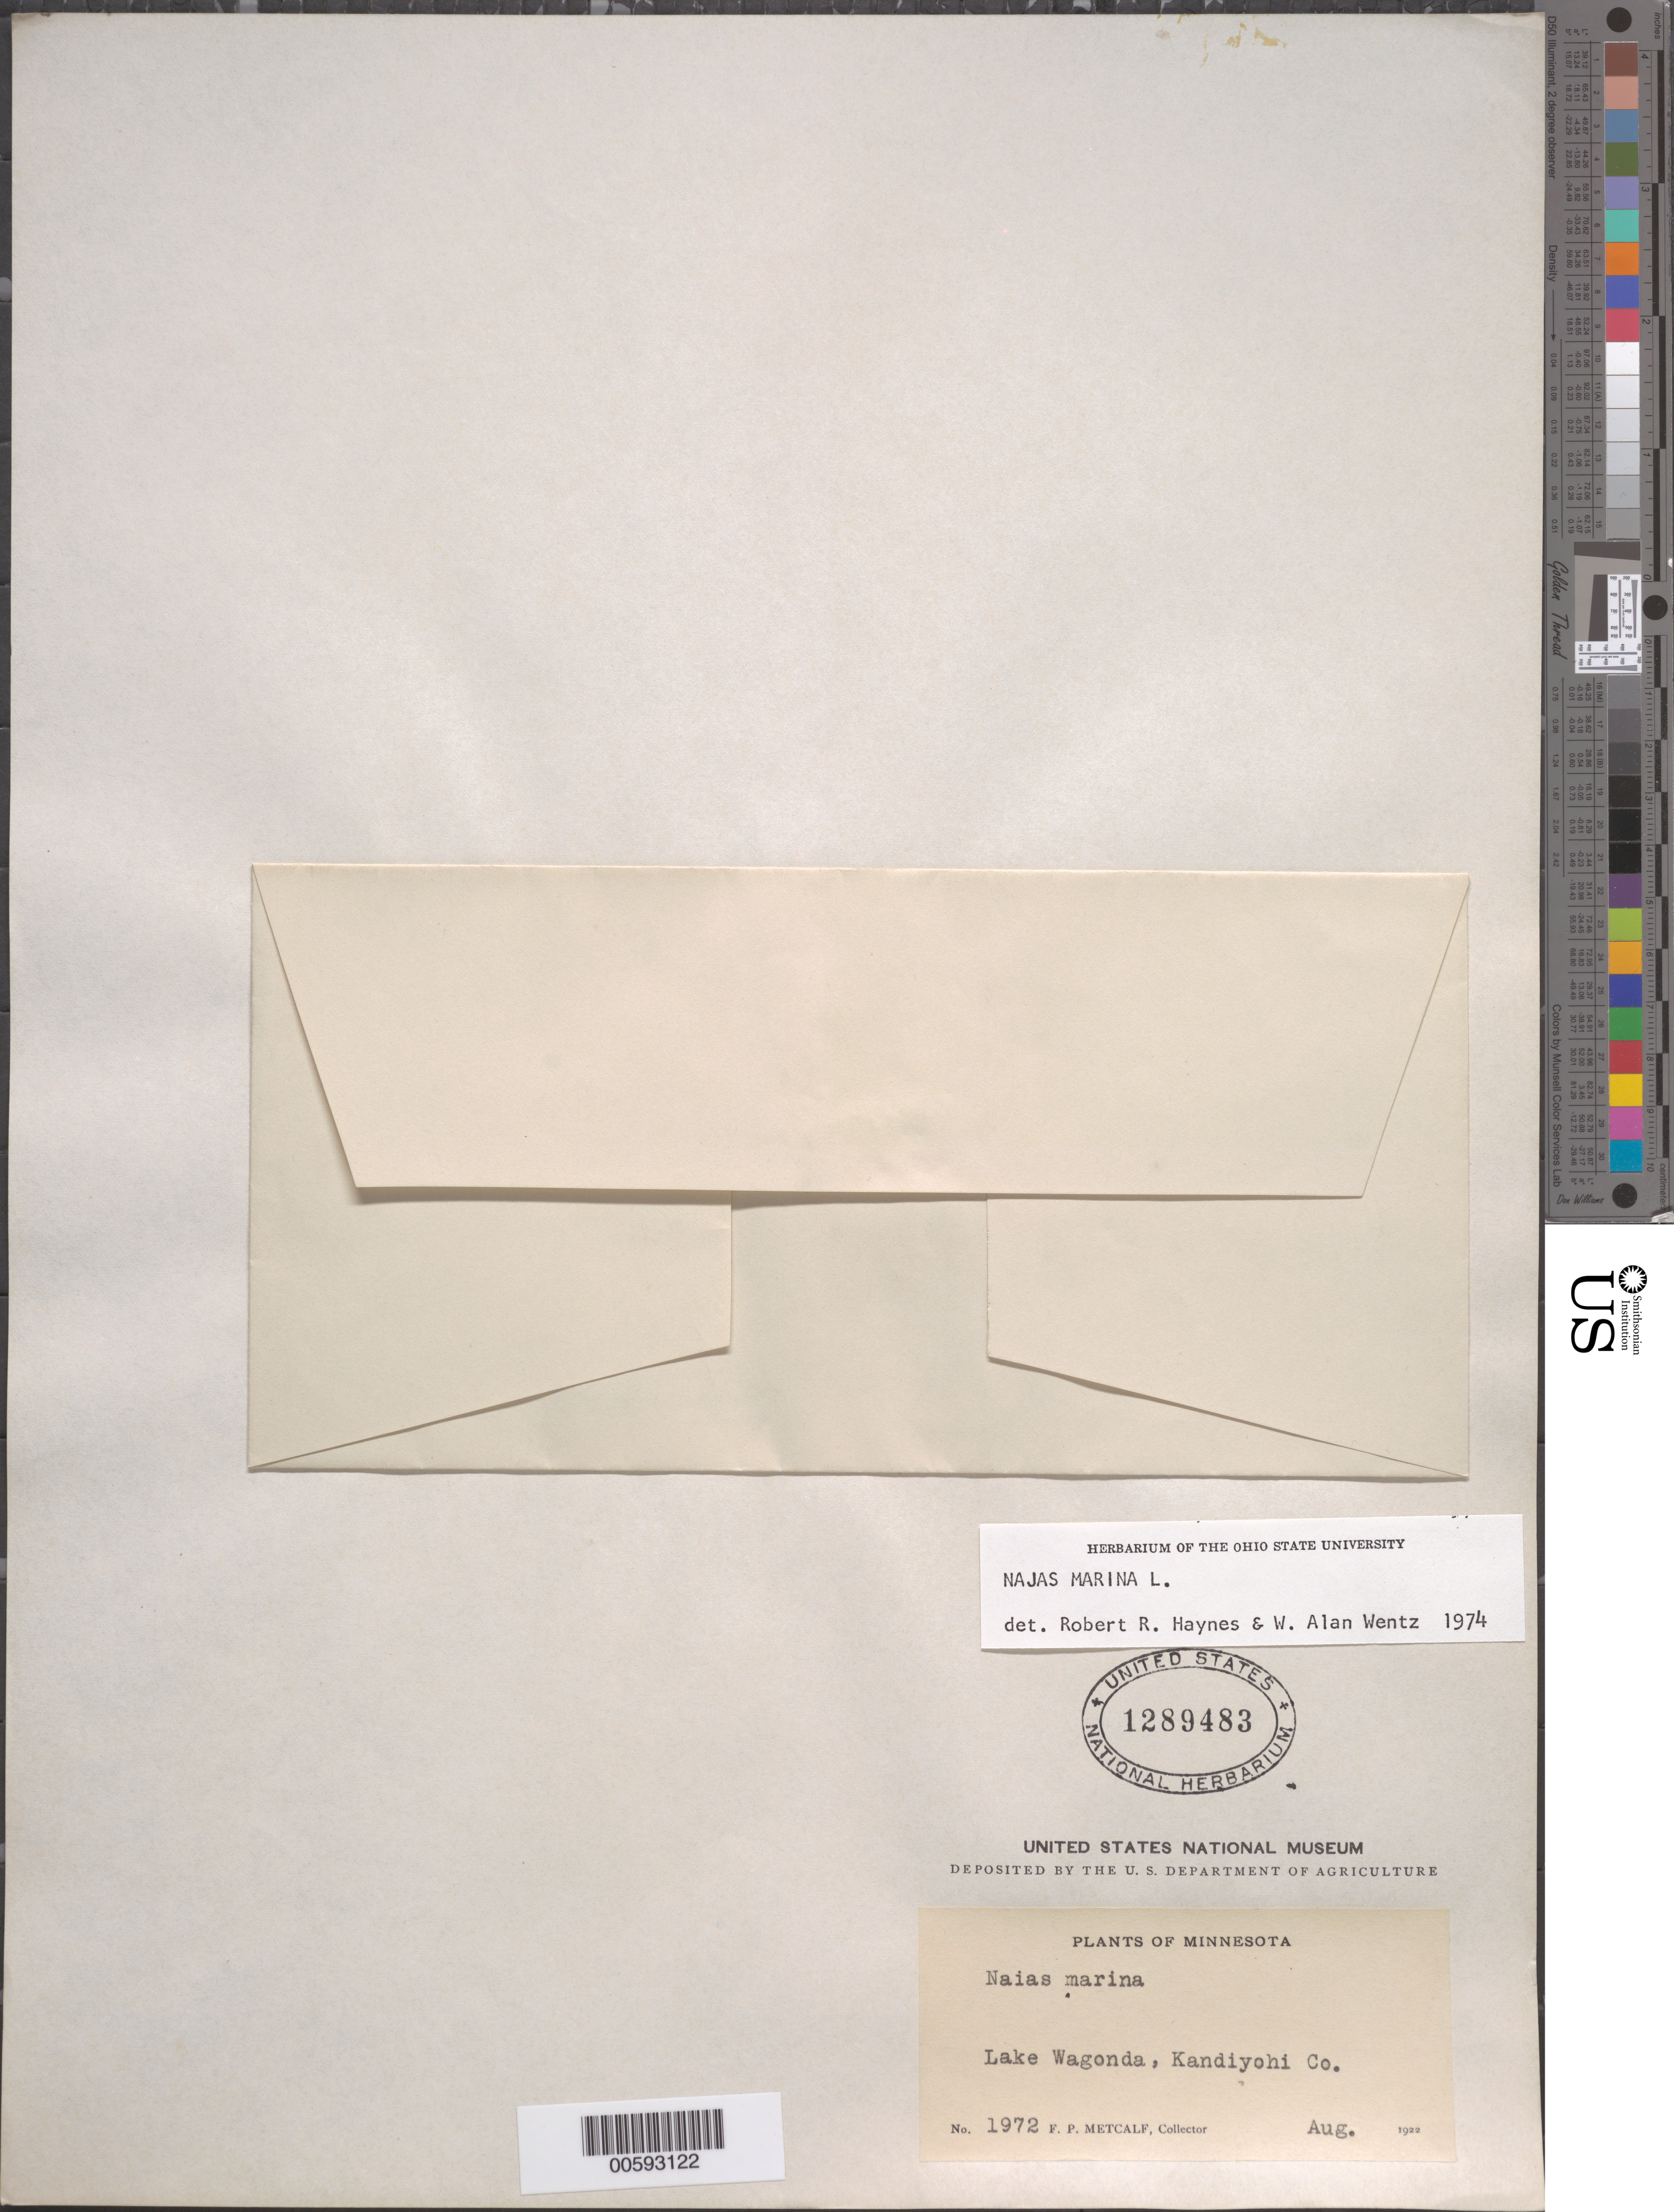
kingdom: Plantae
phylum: Tracheophyta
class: Liliopsida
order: Alismatales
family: Hydrocharitaceae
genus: Najas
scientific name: Najas marina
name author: L.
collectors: F. P. Metcalf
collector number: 1972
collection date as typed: Aug 1922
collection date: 1922-08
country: United States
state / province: Minnesota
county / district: Kandiyohi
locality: Lake Wagonda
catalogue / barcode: US 1289483